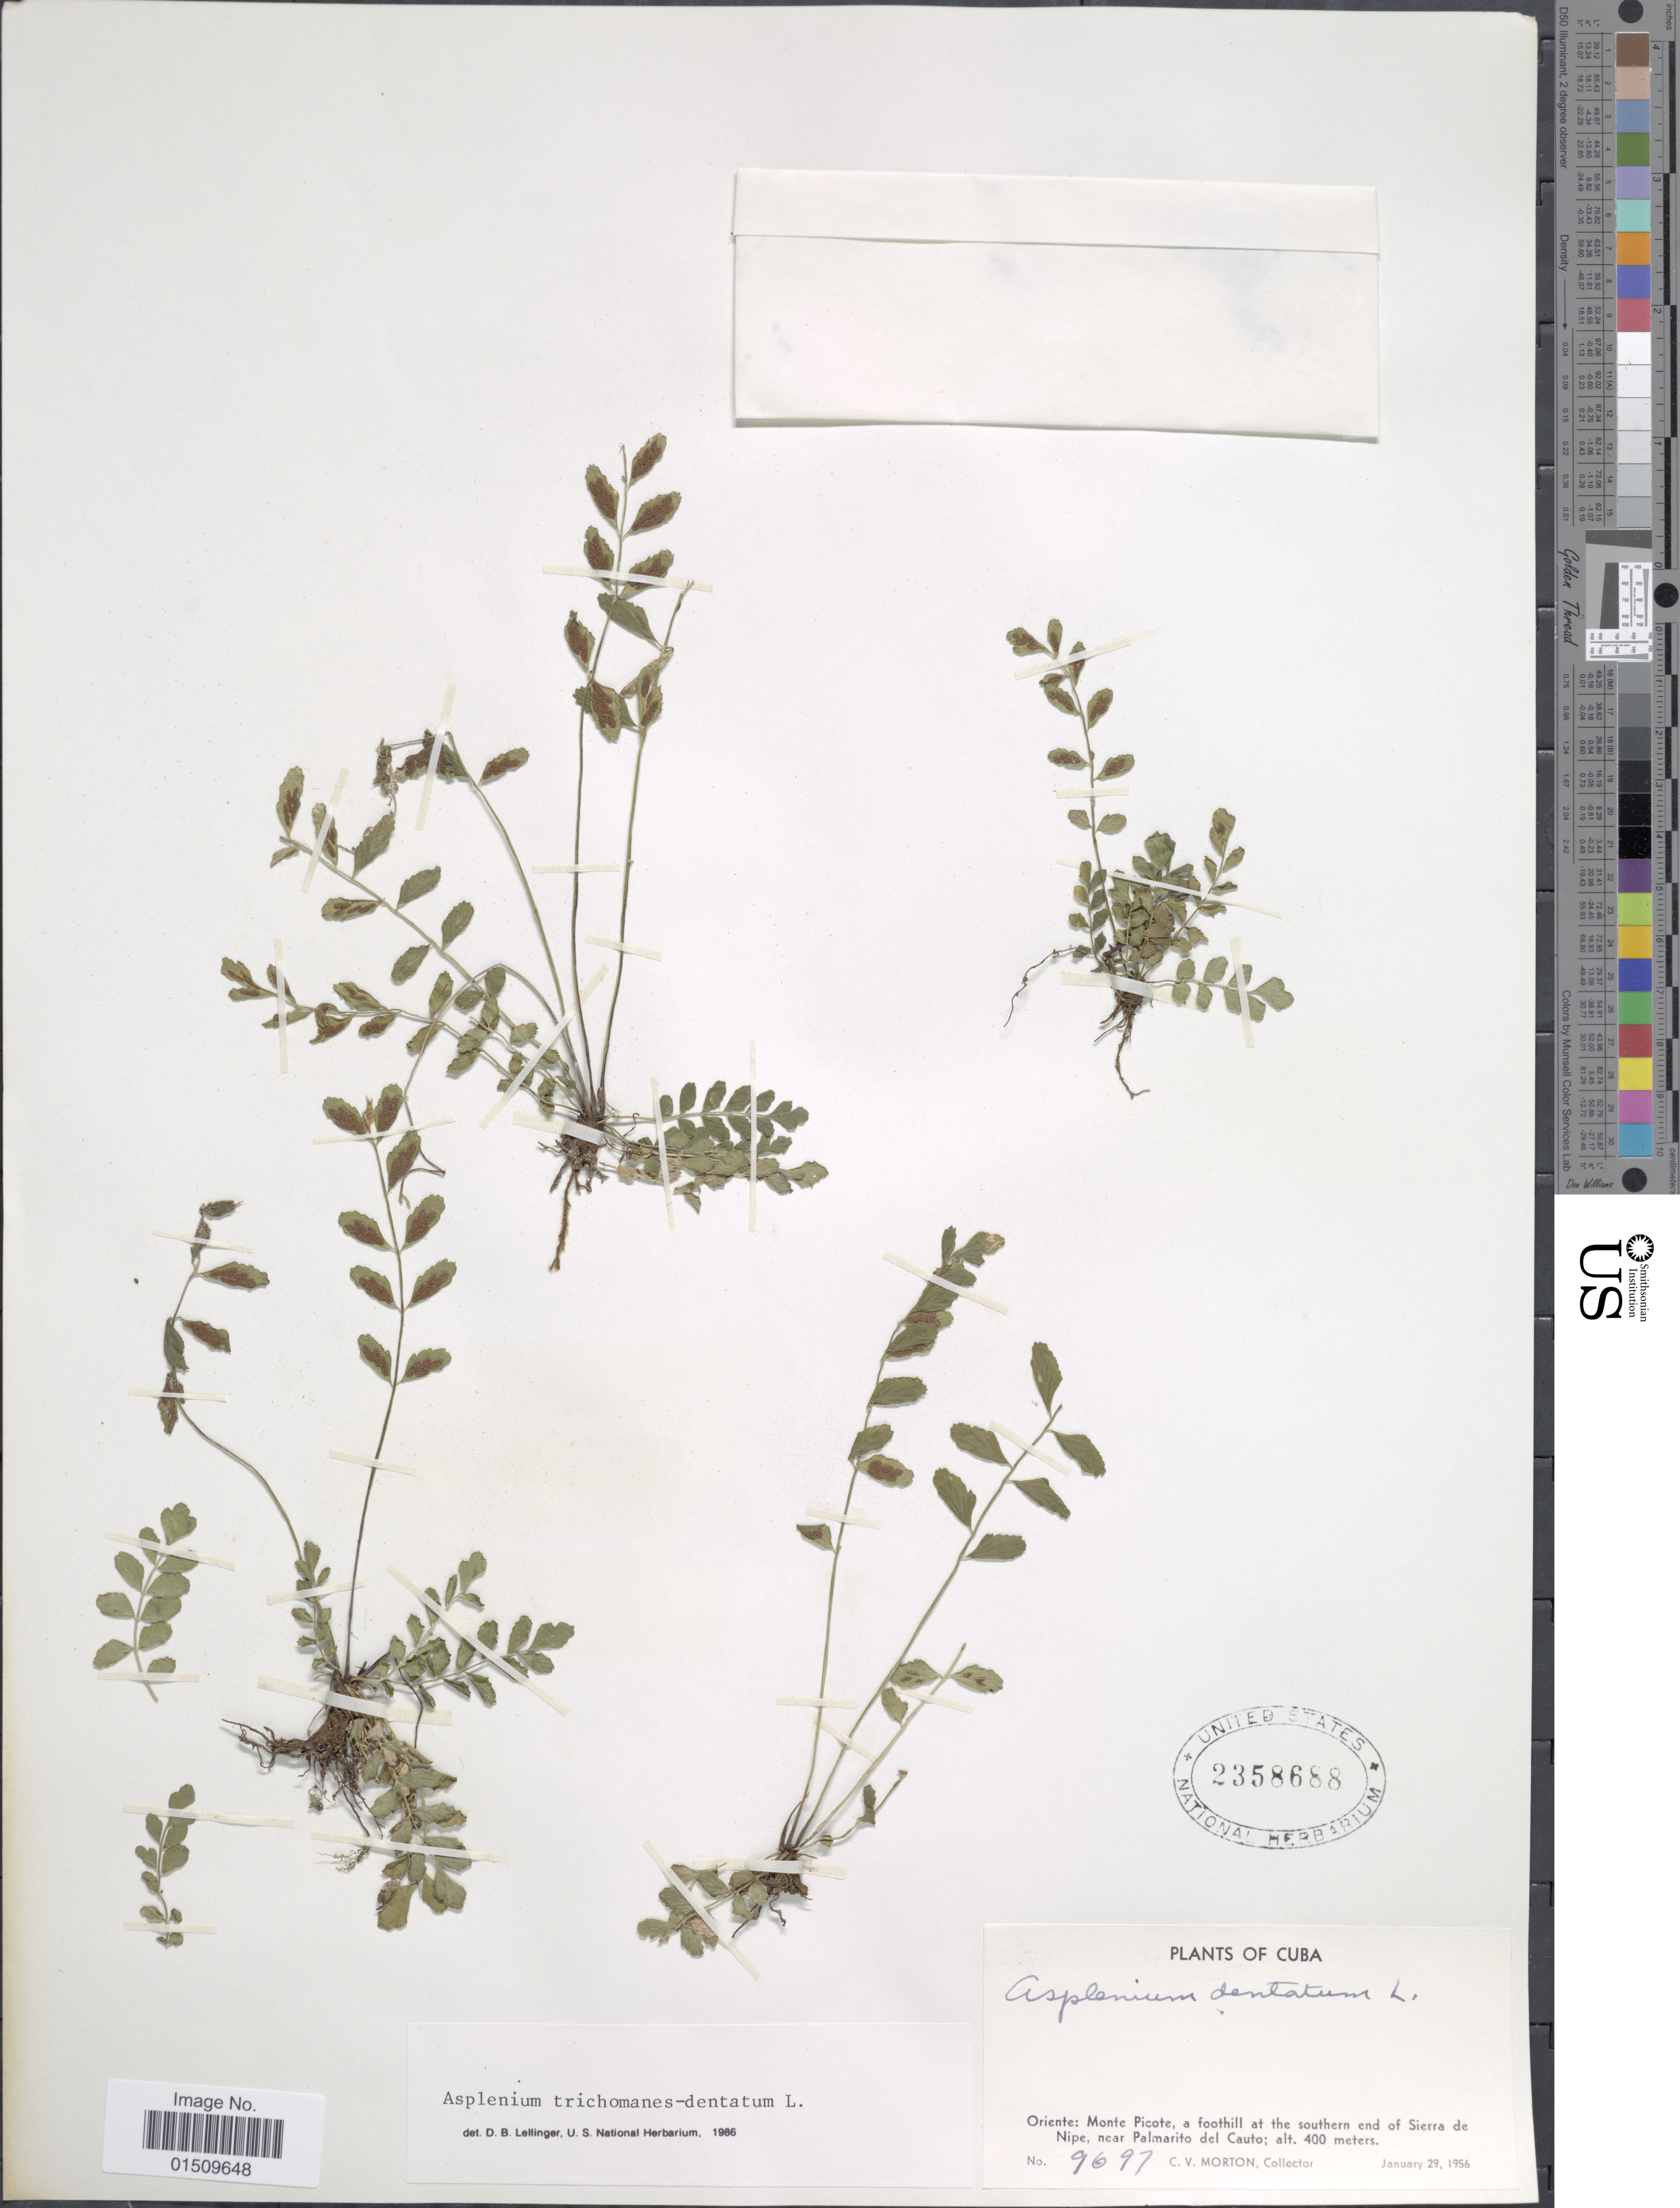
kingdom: Plantae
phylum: Tracheophyta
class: Polypodiopsida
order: Polypodiales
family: Aspleniaceae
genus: Asplenium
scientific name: Asplenium trichomanes-dentatum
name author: L.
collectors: C. V. Morton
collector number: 9697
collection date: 1956-01-29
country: Cuba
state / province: Oriente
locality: Cuba, Monte Picote, a foothill at the southern end of Sierra de Nipe, near Palmarito del Cauto.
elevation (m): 400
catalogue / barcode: US 2358688